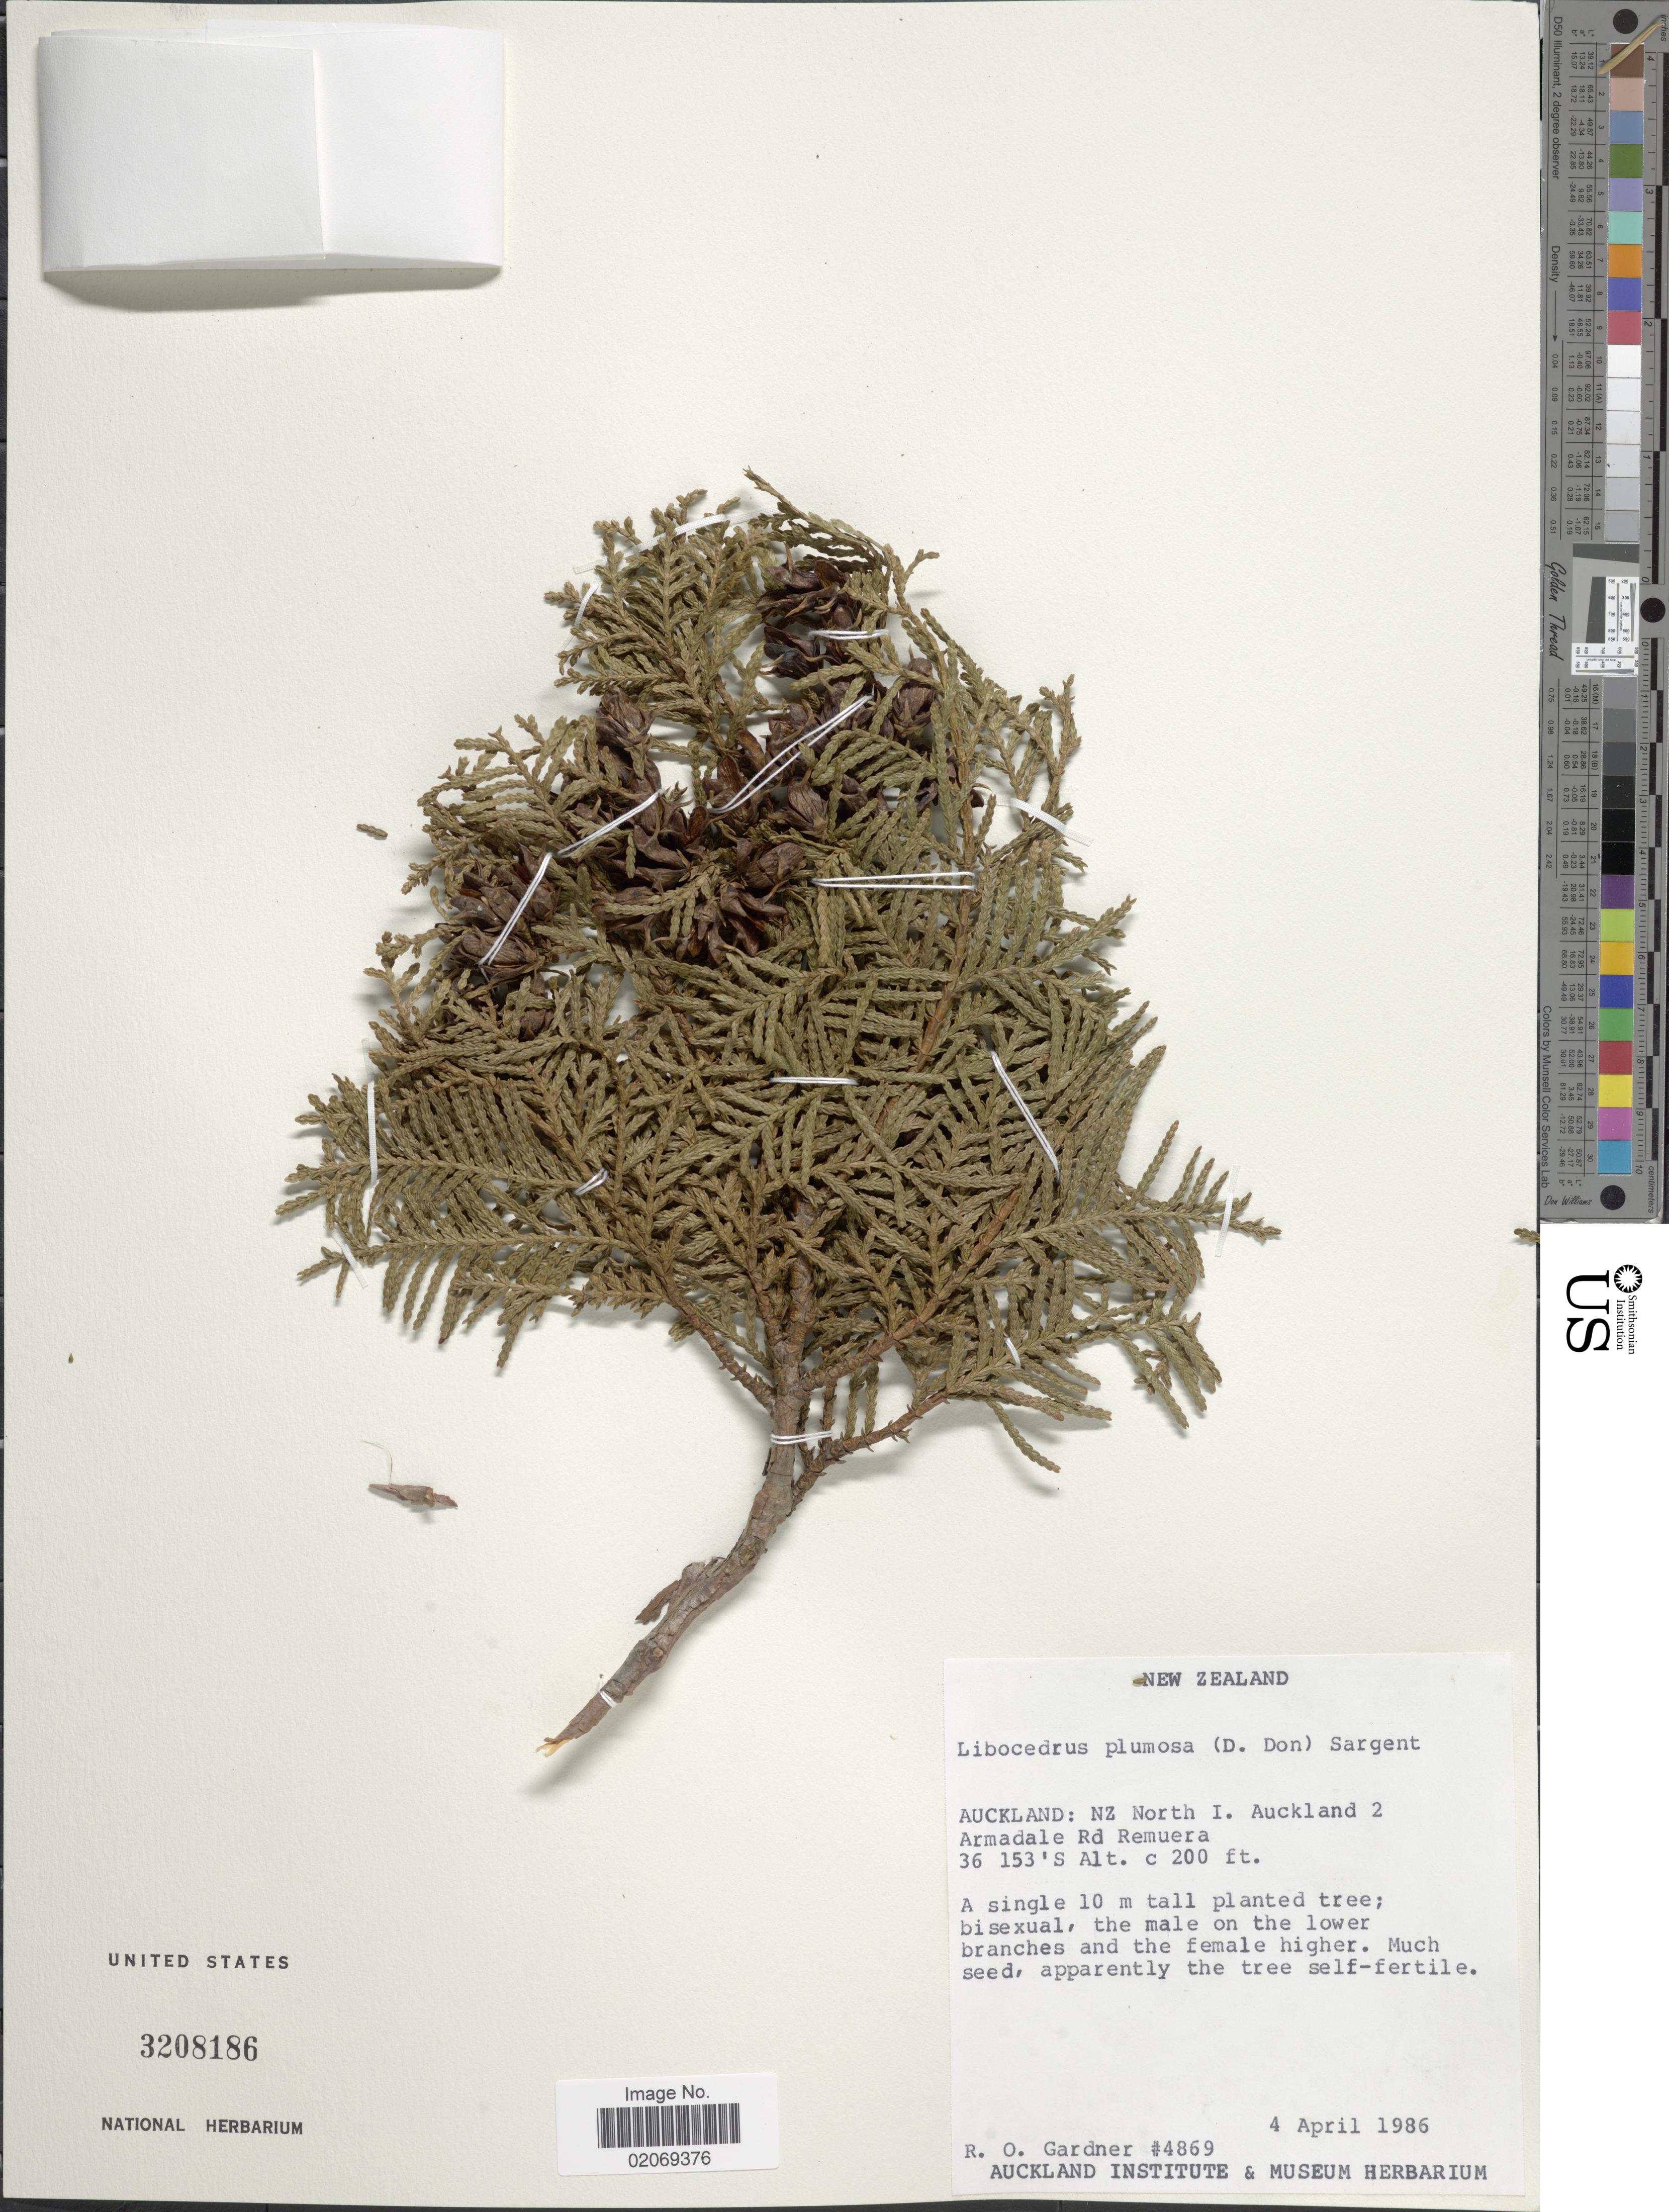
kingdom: Plantae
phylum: Tracheophyta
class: Pinopsida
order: Pinales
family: Cupressaceae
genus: Libocedrus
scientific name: Libocedrus plumosa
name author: (D. Don) Druce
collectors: R. O. Gardner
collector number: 4869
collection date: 1986-04-04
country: New Zealand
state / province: Auckland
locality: NZ North I. Auckland 2 Armadale Rd Remuera 36 153 'S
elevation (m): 61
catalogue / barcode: US 3208186